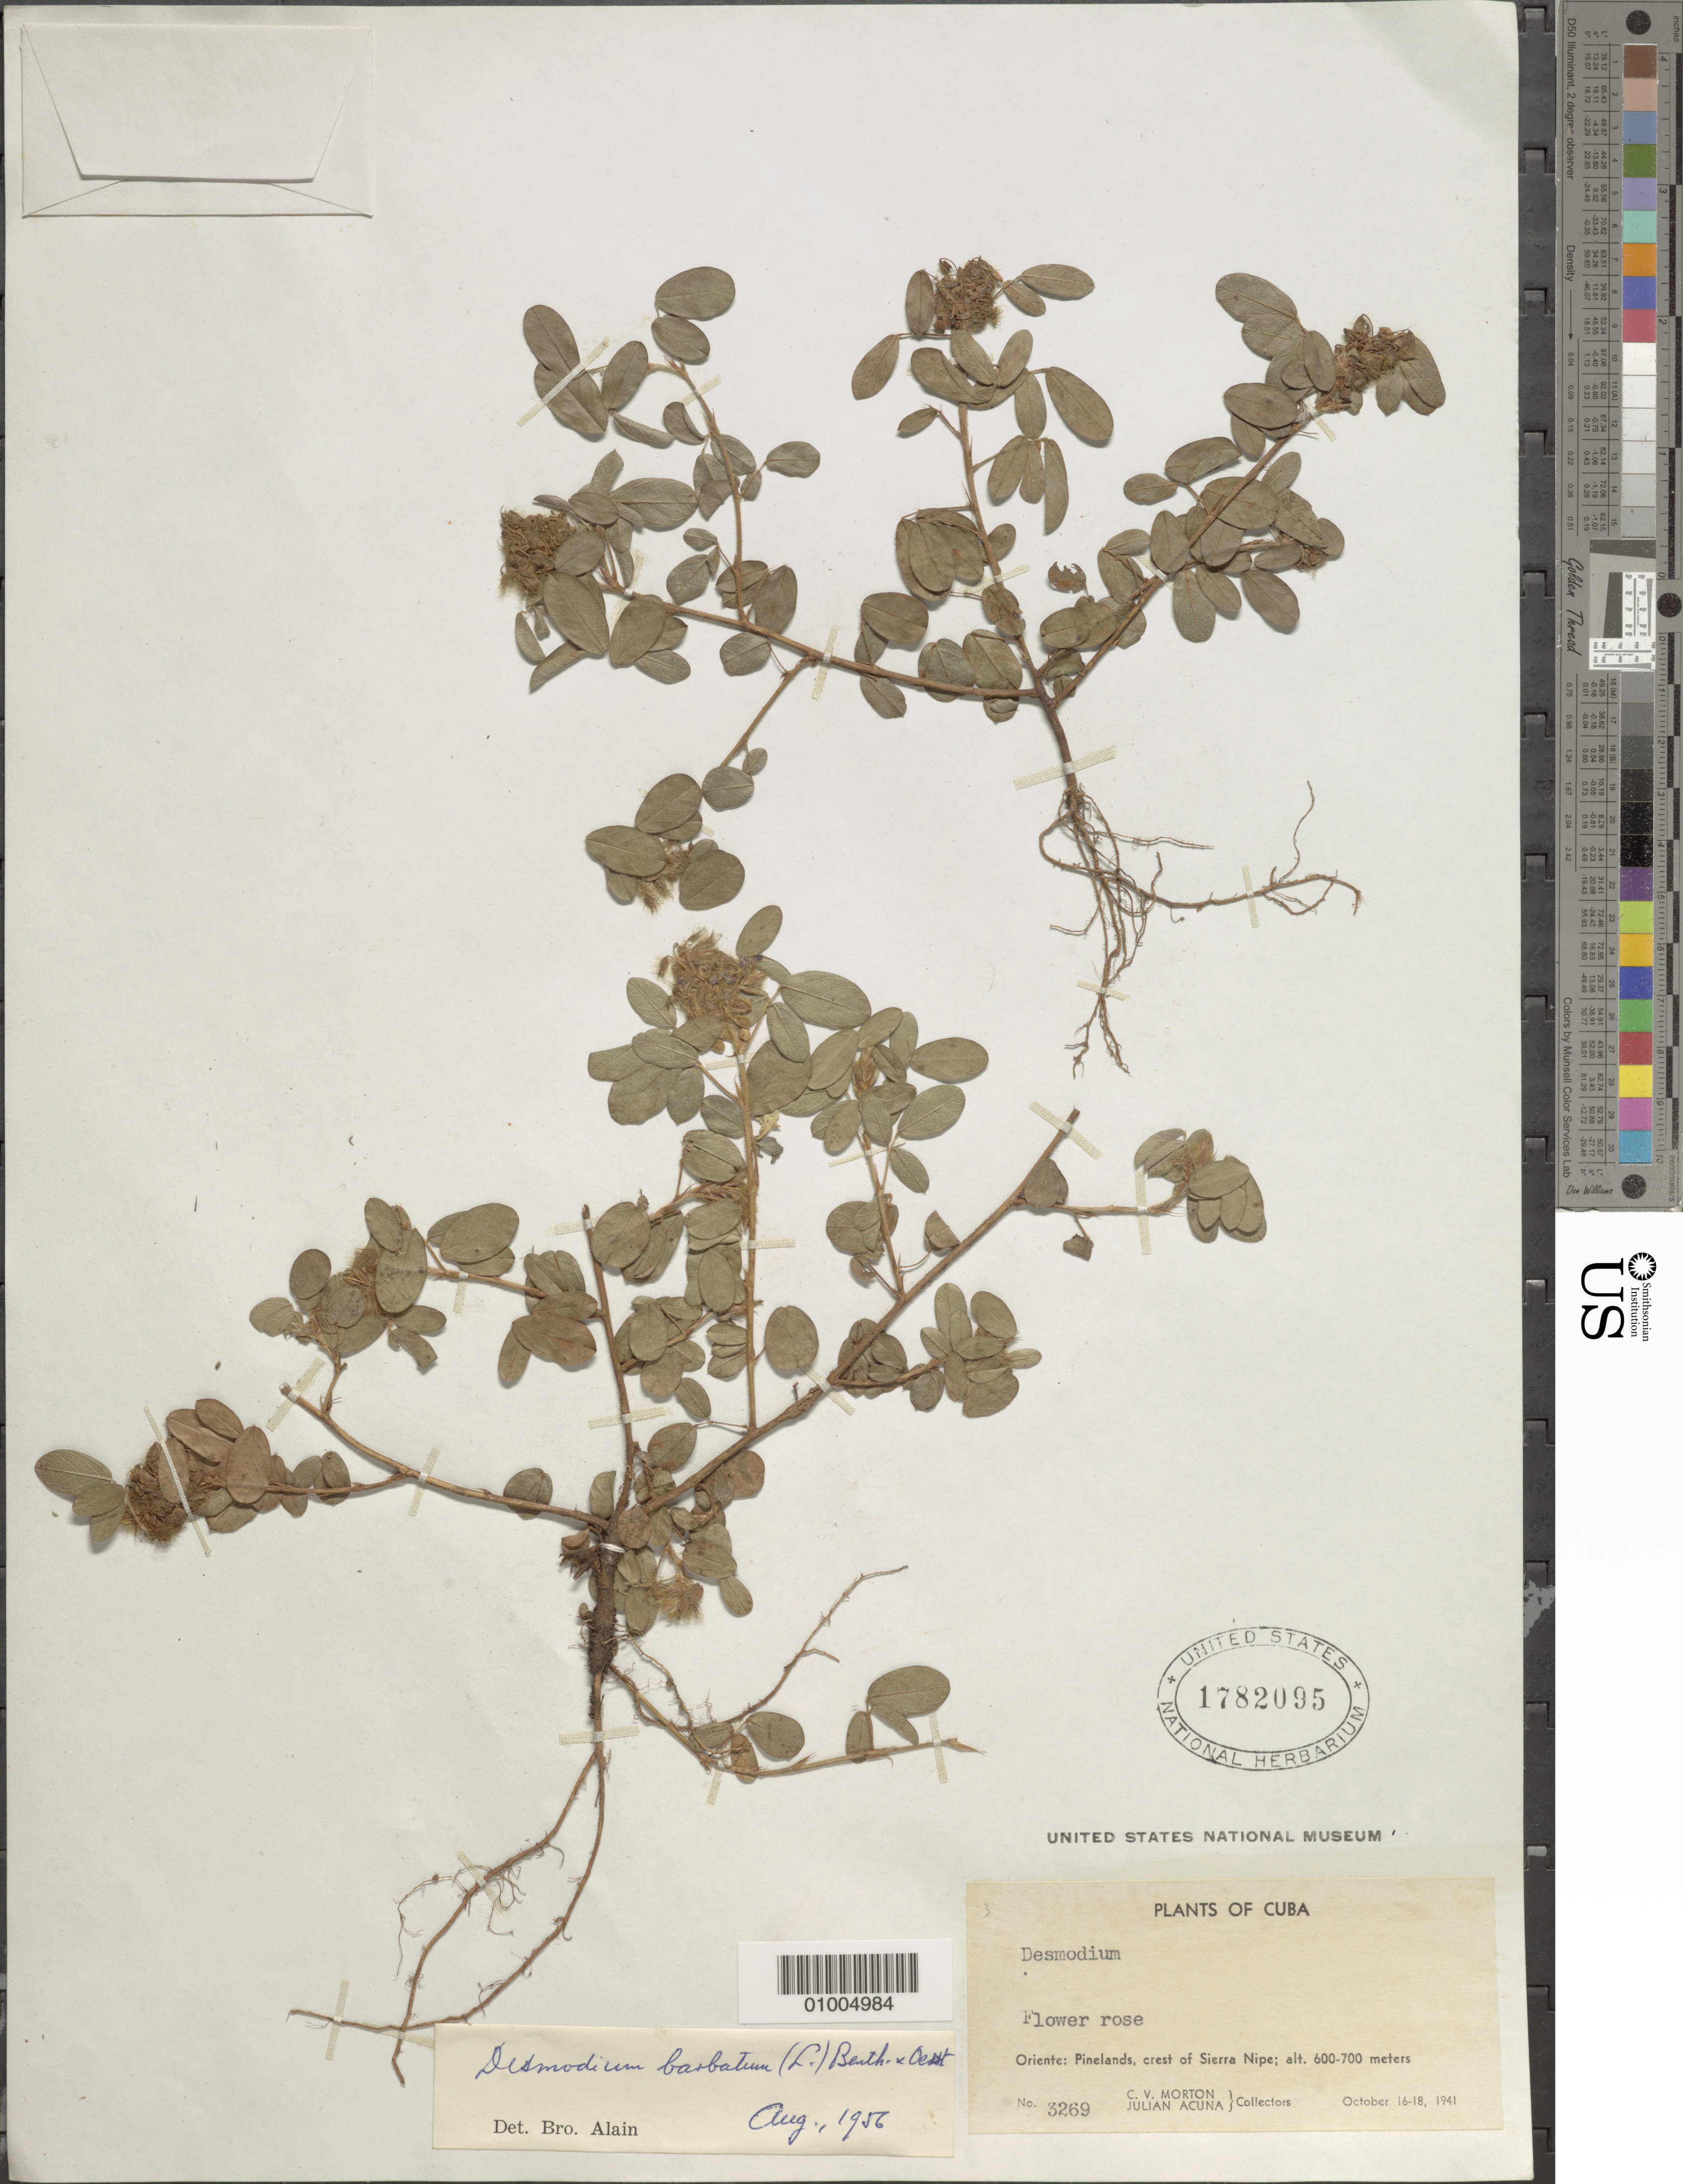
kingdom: Plantae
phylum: Tracheophyta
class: Magnoliopsida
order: Fabales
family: Fabaceae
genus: Grona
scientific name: Grona barbata var. barbata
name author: (L.) H. Ohashi & K. Ohashi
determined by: Strong, Mark T., (BOT), Smithsonian Institution - National Museum of Natural History (UNITED STATES)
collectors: C. V. Morton & J. Acuña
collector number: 3269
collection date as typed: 16 Oct 1941 to 18 Oct 1941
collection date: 1941-10-16/1941-10-18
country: Cuba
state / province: Holguín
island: Cuba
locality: Pinelands, crest of Sierra Nipe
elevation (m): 600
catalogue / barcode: US 1782095